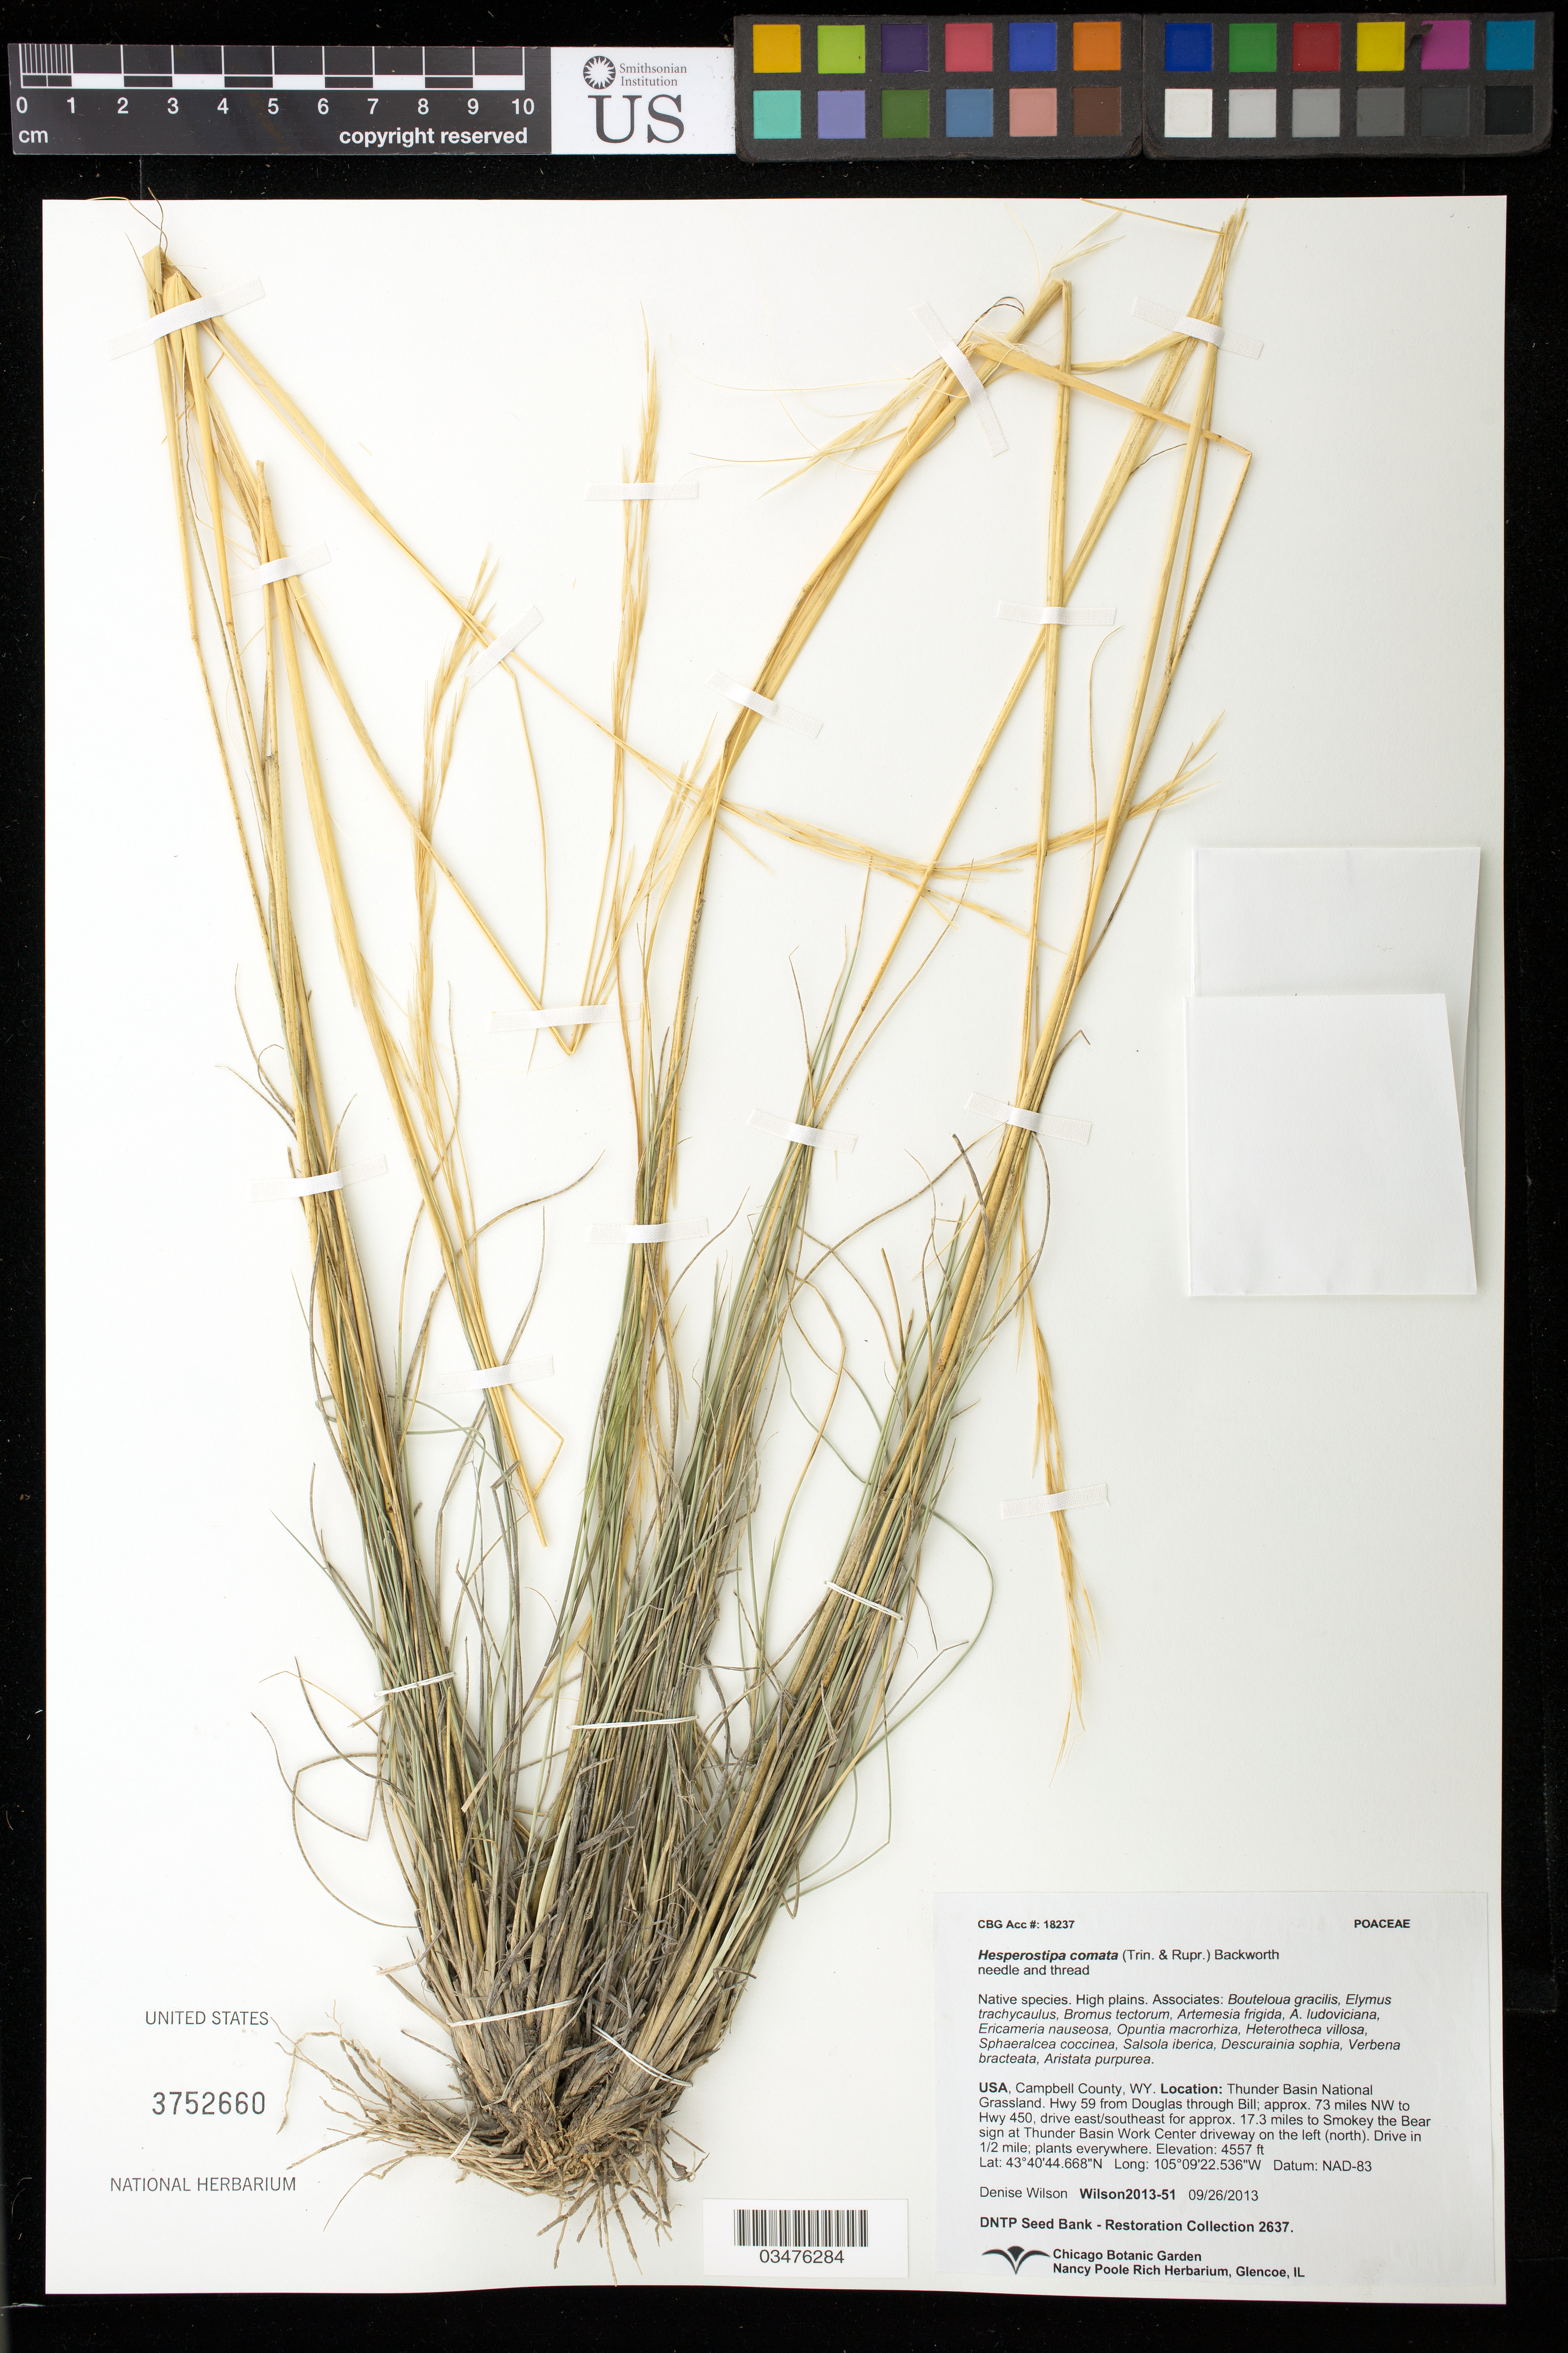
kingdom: Plantae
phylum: Tracheophyta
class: Liliopsida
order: Poales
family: Poaceae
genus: Hesperostipa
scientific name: Hesperostipa comata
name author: (Trin. & Rupr.) Barkworth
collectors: D. Wilson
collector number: Wilson2013-51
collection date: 2013-09-26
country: United States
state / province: Wyoming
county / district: Campbell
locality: Thunder Basin National Grassland. Hwy 59 from Douglas through Bill, 73 mi. NW to Hwy 450, 17.3 mi. to Smokey the Bear sign at Thunder Basin Work Center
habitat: High plains. With Bromus tectorum, Salsola iberica, Verbena bracteata, ect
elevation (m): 1389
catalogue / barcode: US 3752660